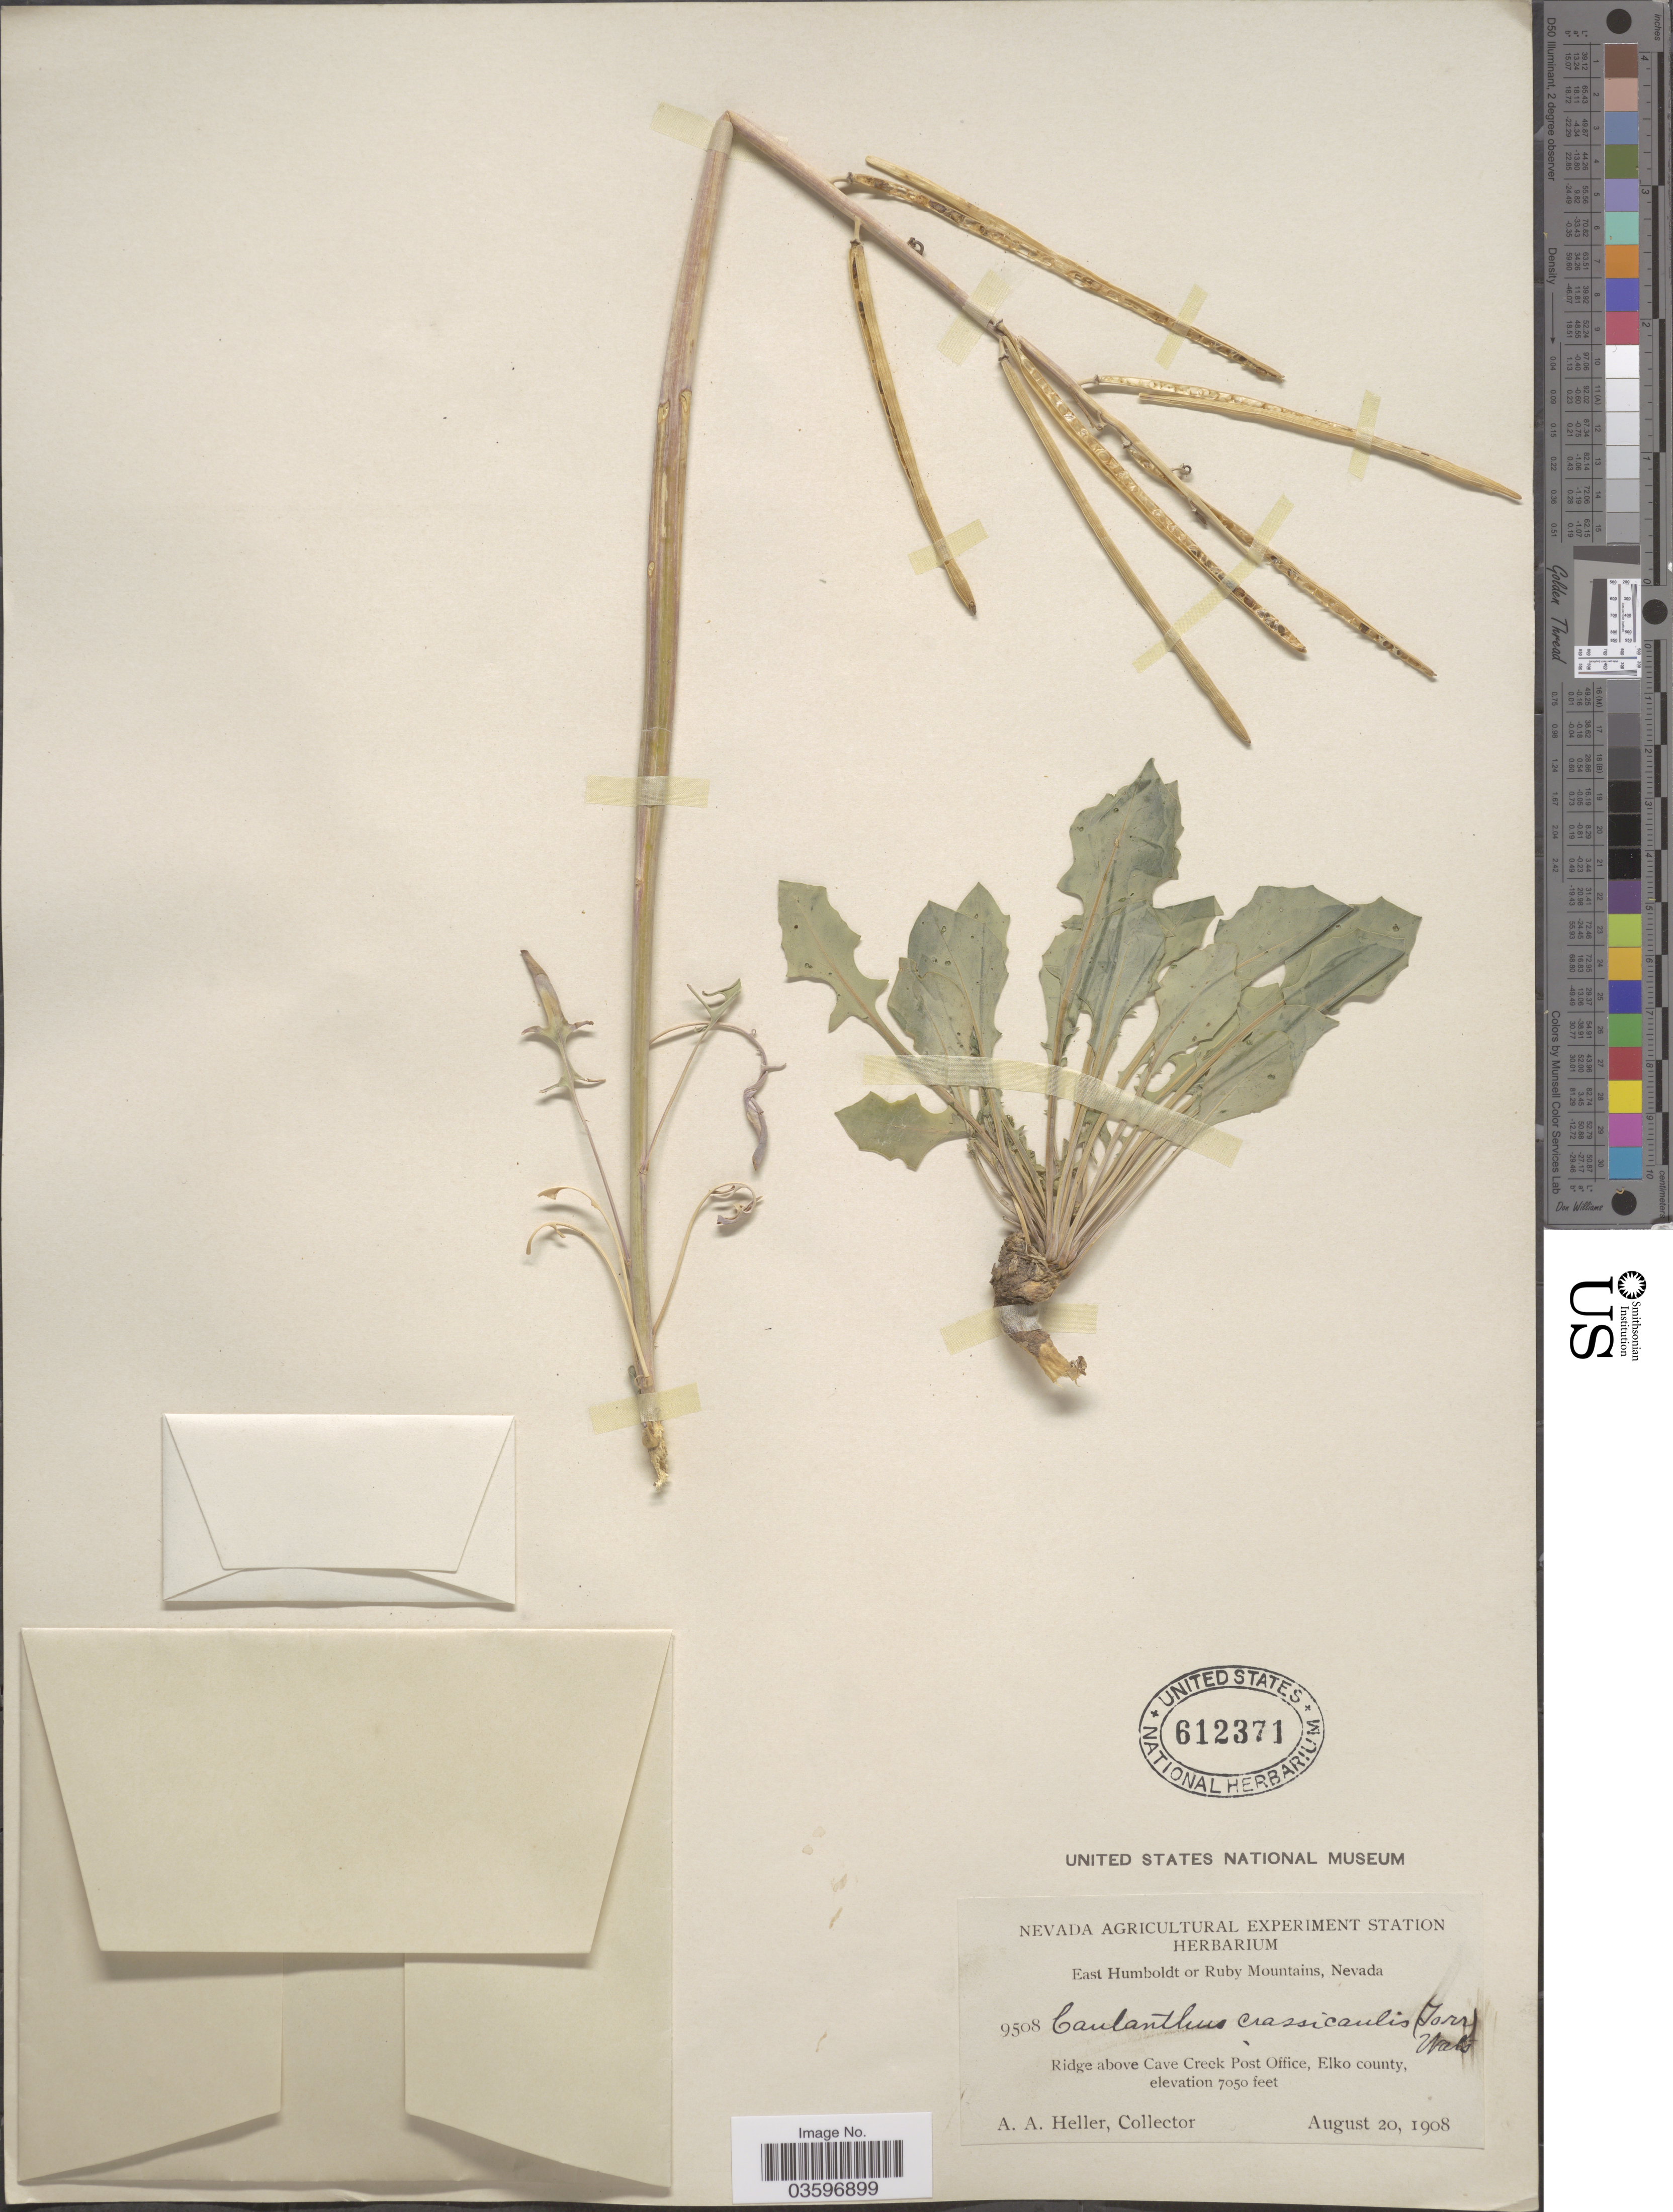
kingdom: Plantae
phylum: Tracheophyta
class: Magnoliopsida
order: Brassicales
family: Brassicaceae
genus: Caulanthus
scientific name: Caulanthus crassicaulis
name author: S. Watson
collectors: A. A. Heller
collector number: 9508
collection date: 1908-08-20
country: United States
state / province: Nevada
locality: East Humboldt or Ruby Mountains. Ridge above Cave Creek Post Office, Elko county.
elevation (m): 2149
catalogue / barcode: US 612371